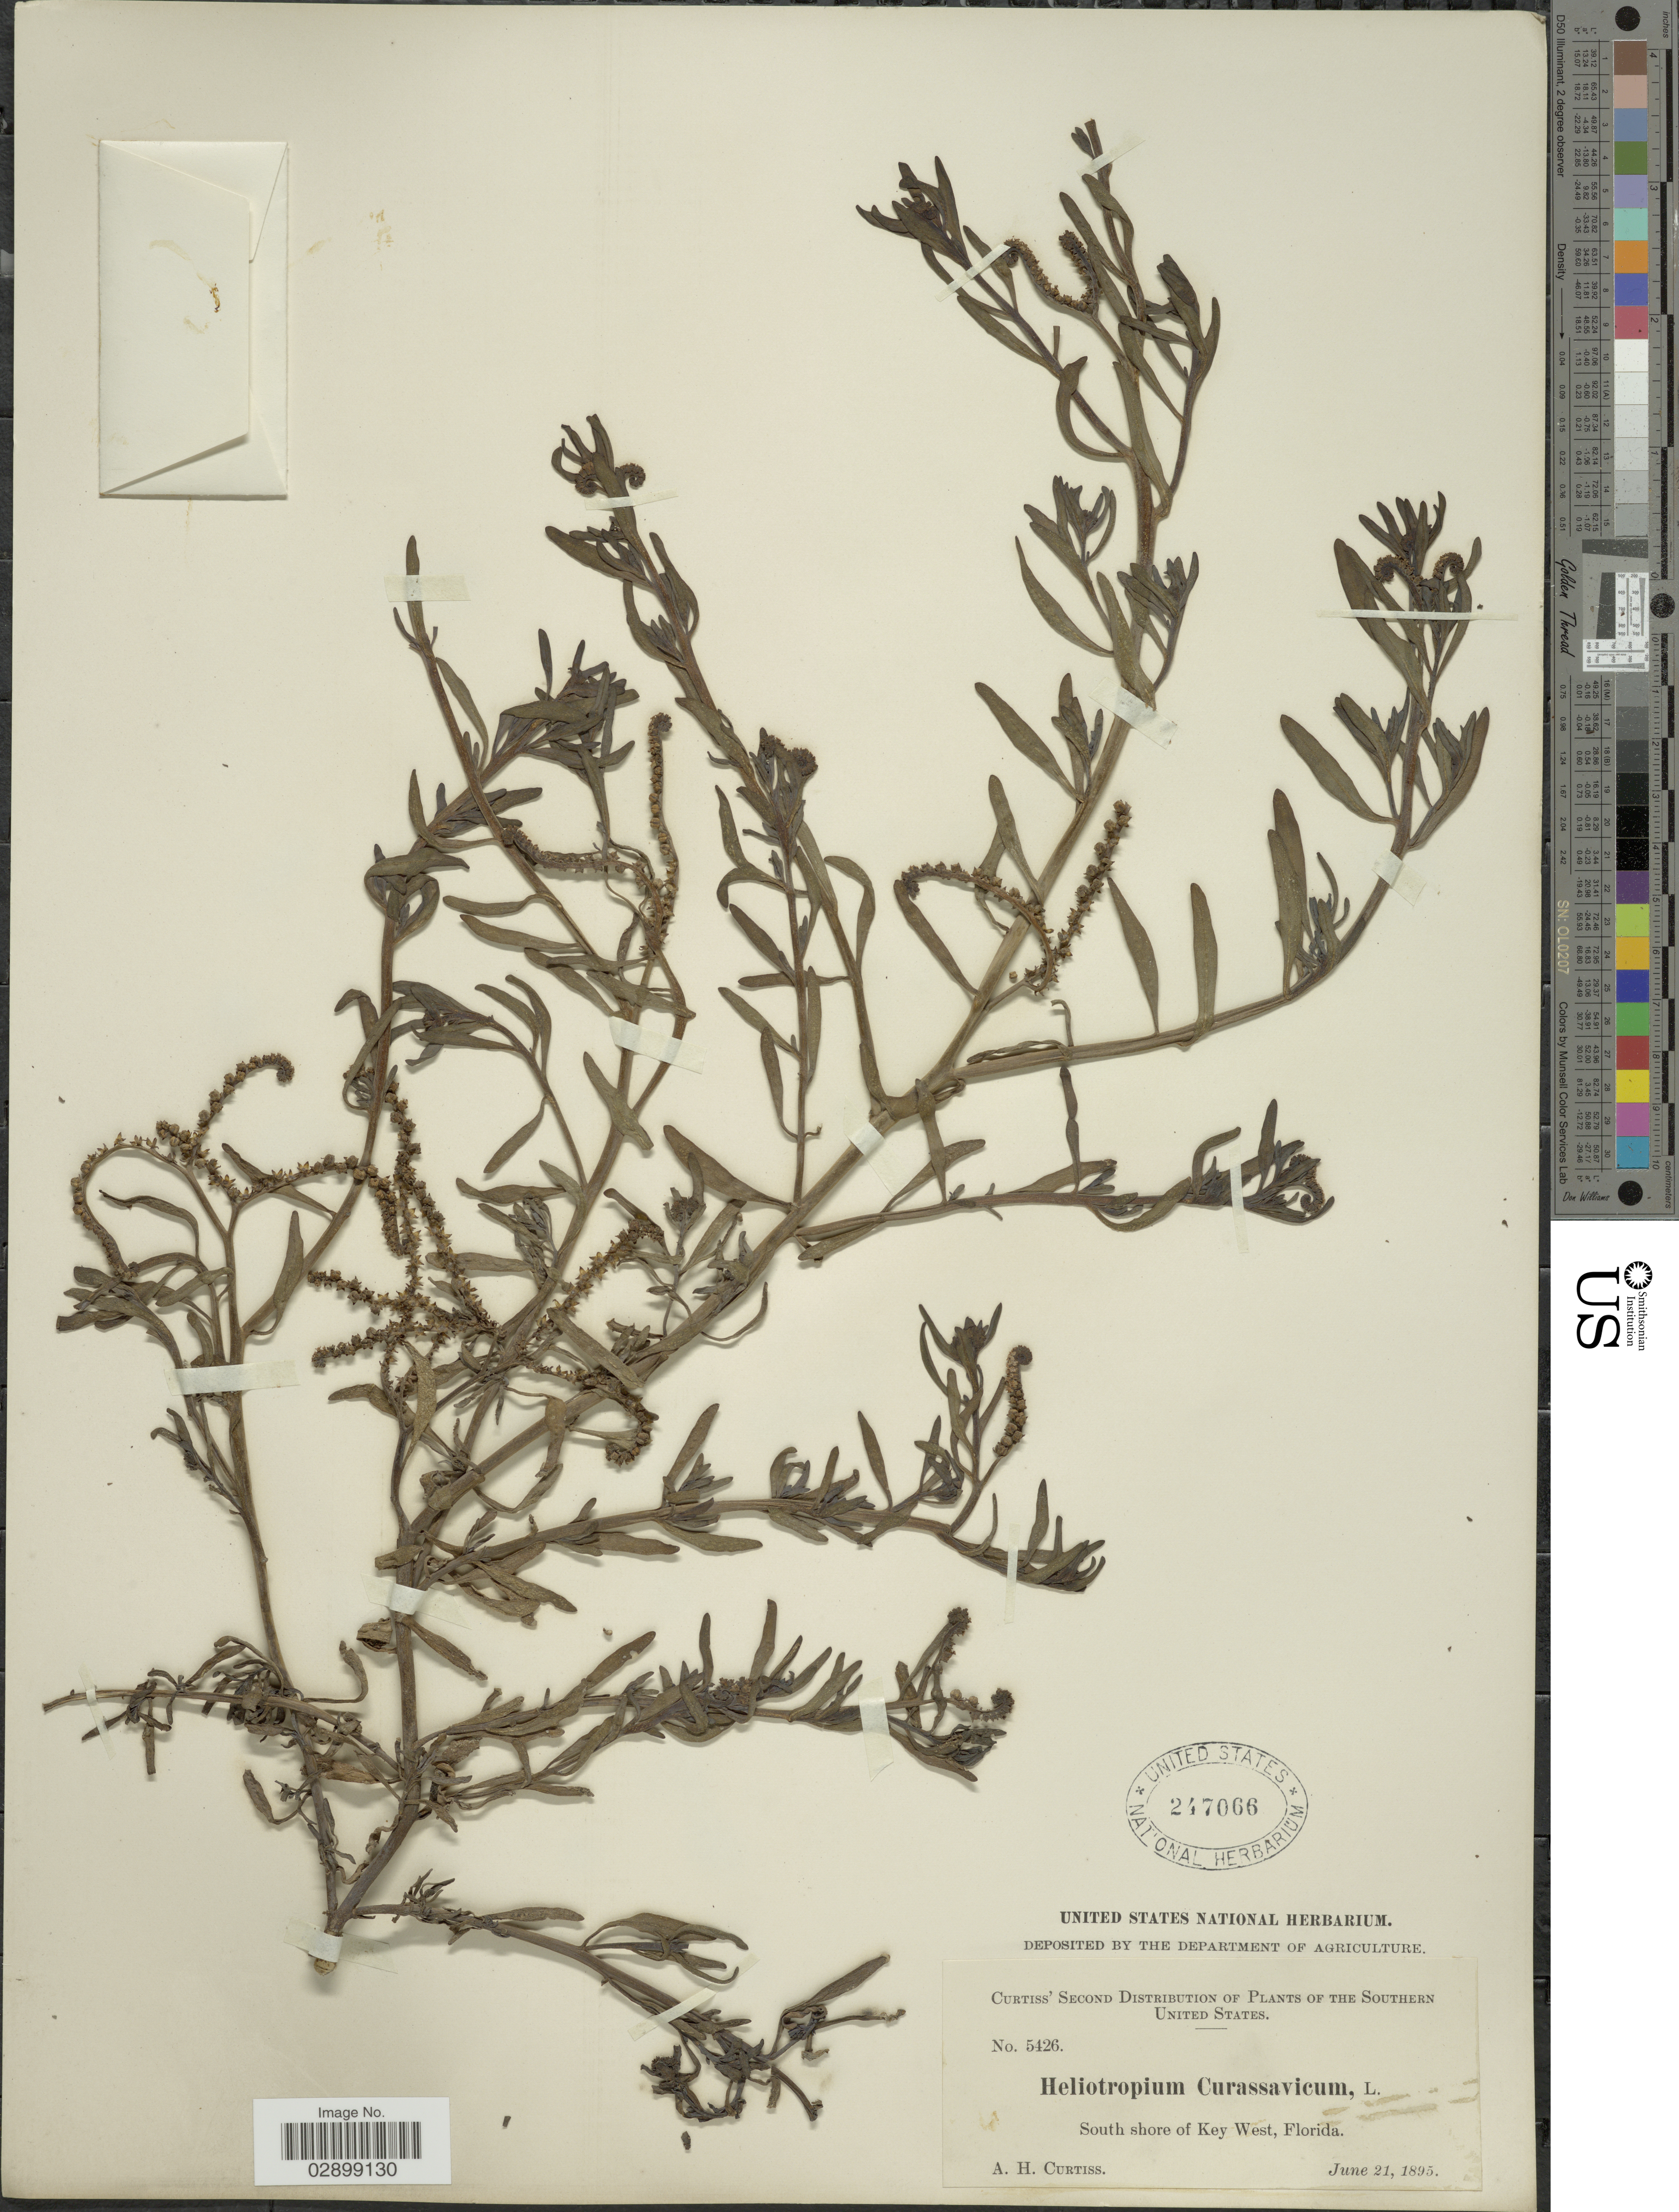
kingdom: Plantae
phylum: Tracheophyta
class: Magnoliopsida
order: Boraginales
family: Heliotropiaceae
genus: Heliotropium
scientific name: Heliotropium curassavicum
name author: L.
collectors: A. H. Curtiss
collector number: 5426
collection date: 1895-06-21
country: United States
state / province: Florida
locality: Southern United States. South shore of Key West.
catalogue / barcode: US 247066